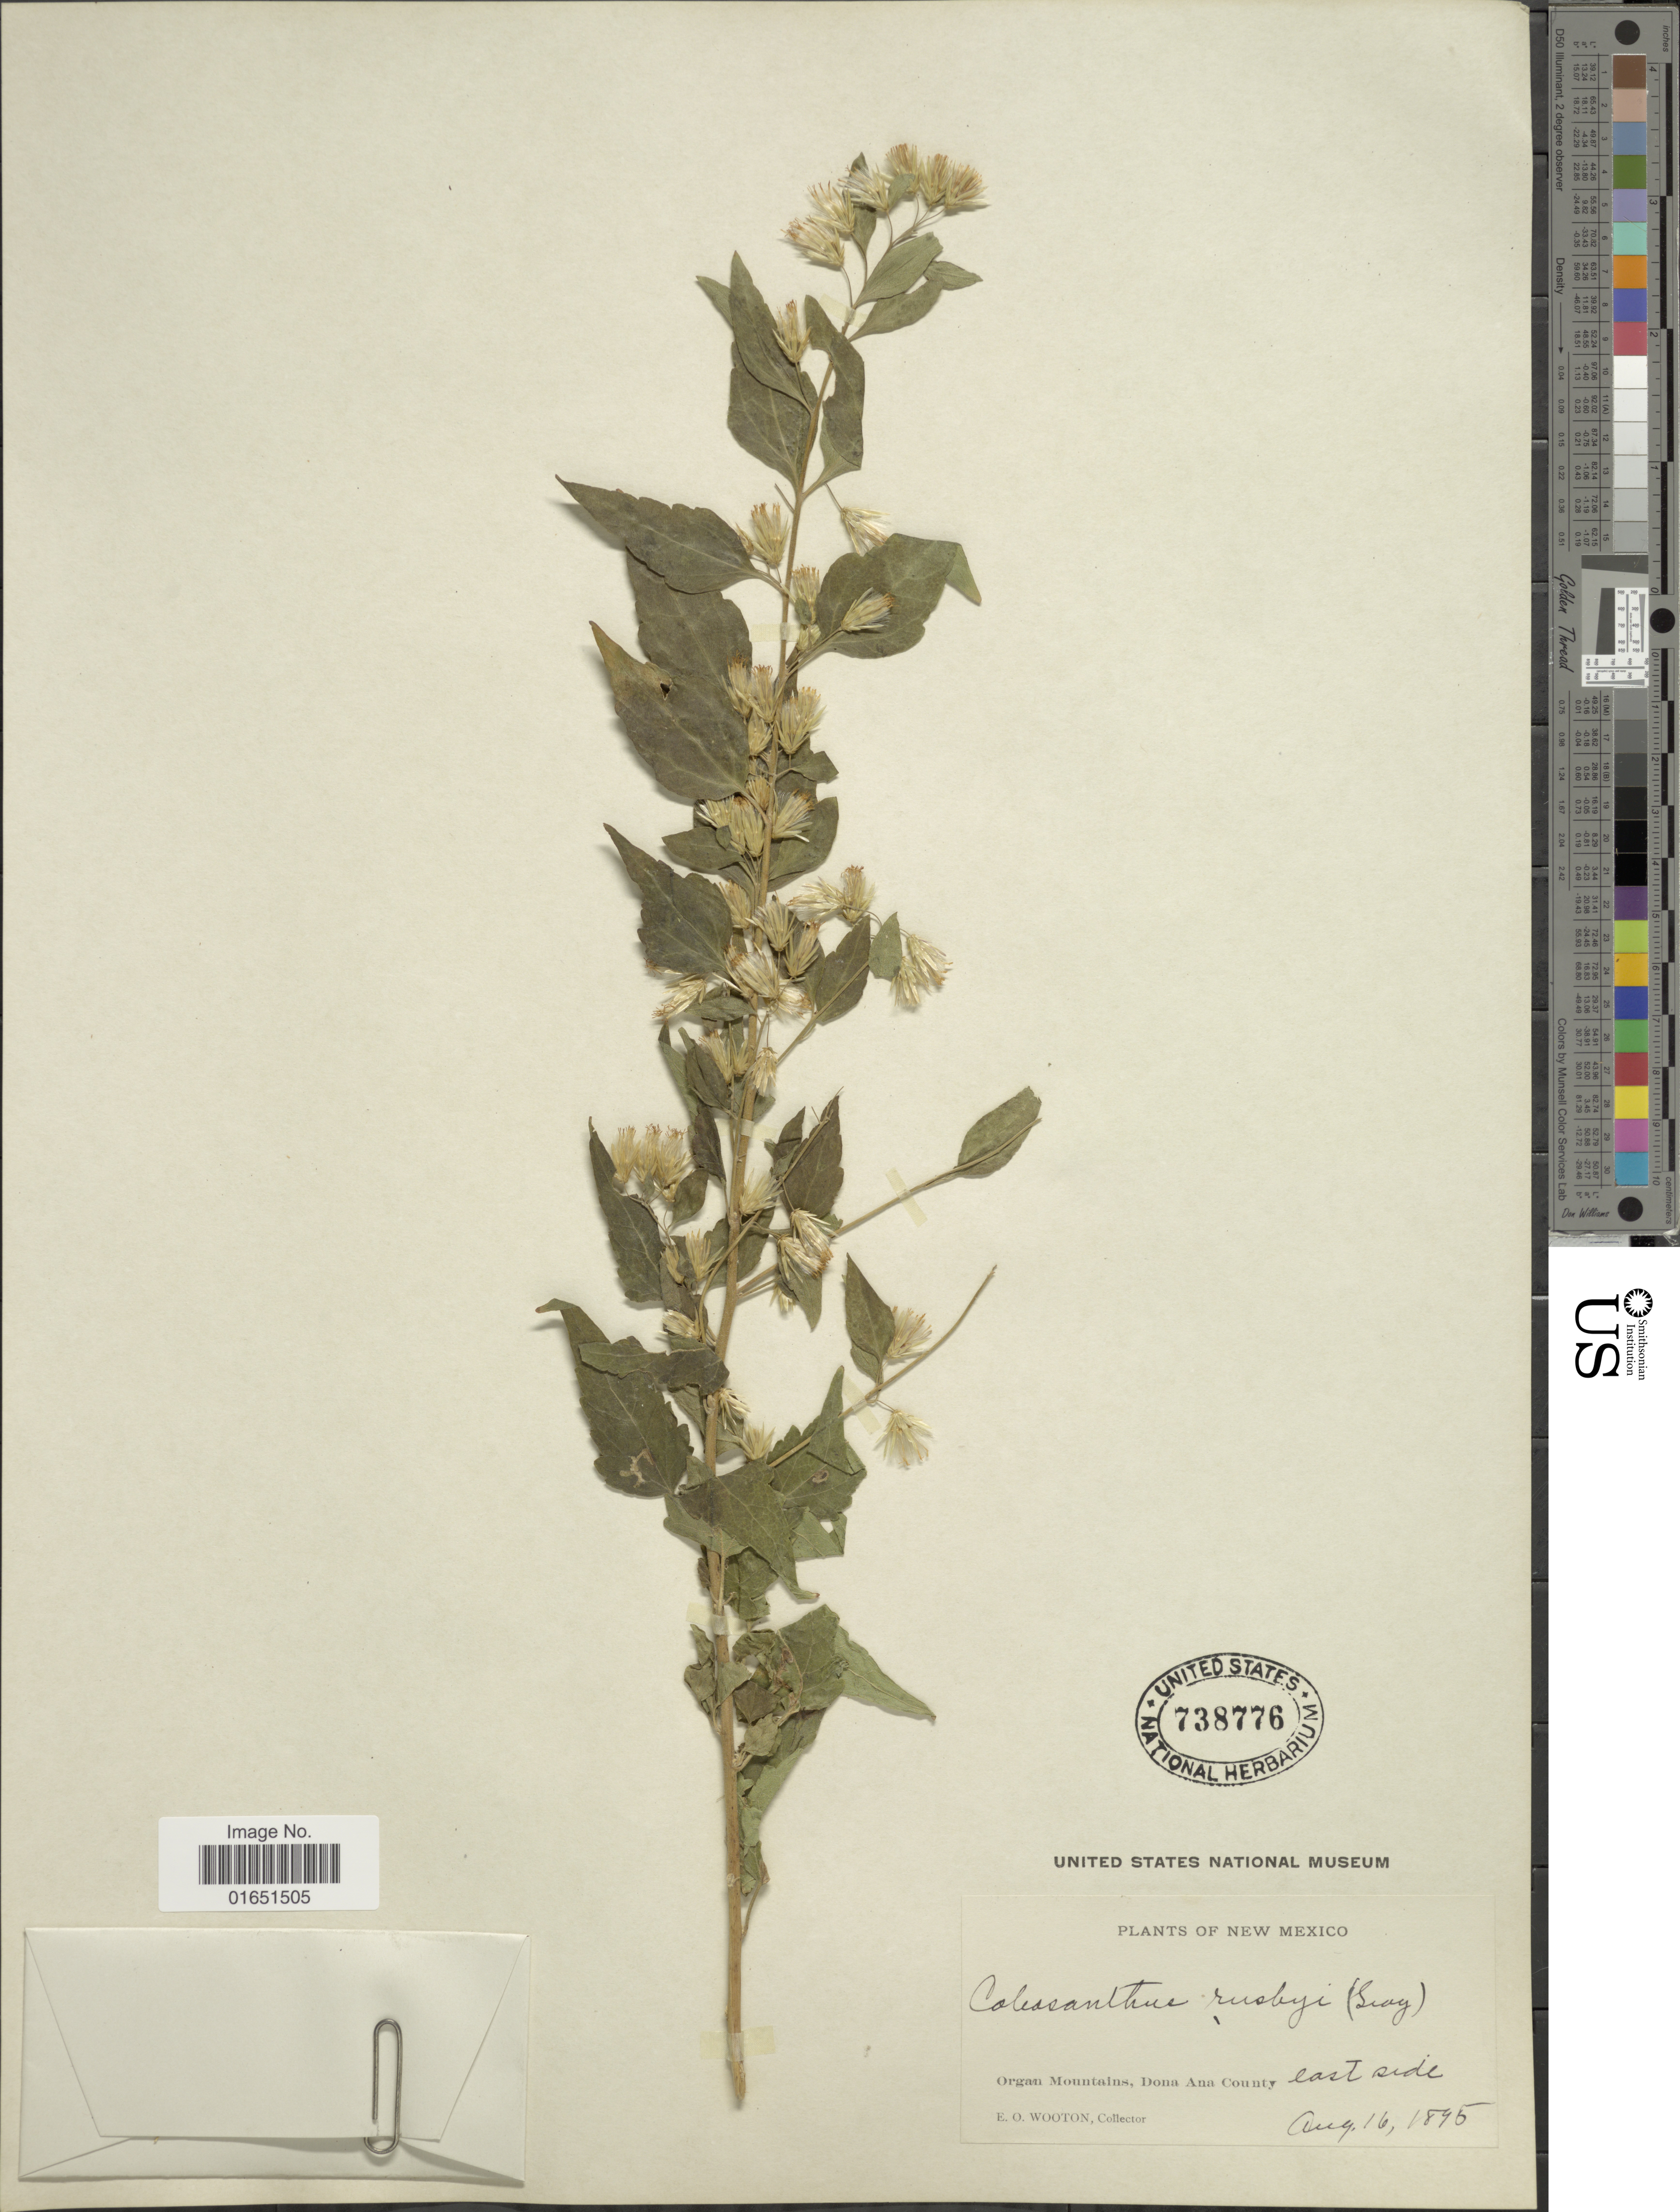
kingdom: Plantae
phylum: Tracheophyta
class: Magnoliopsida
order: Asterales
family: Asteraceae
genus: Brickellia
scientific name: Brickellia rusbyi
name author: A. Gray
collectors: E. O. Wooton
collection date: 1895-08-16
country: United States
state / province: New Mexico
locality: Organ Mountains, Dona Ana County, east side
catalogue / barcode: US 738776